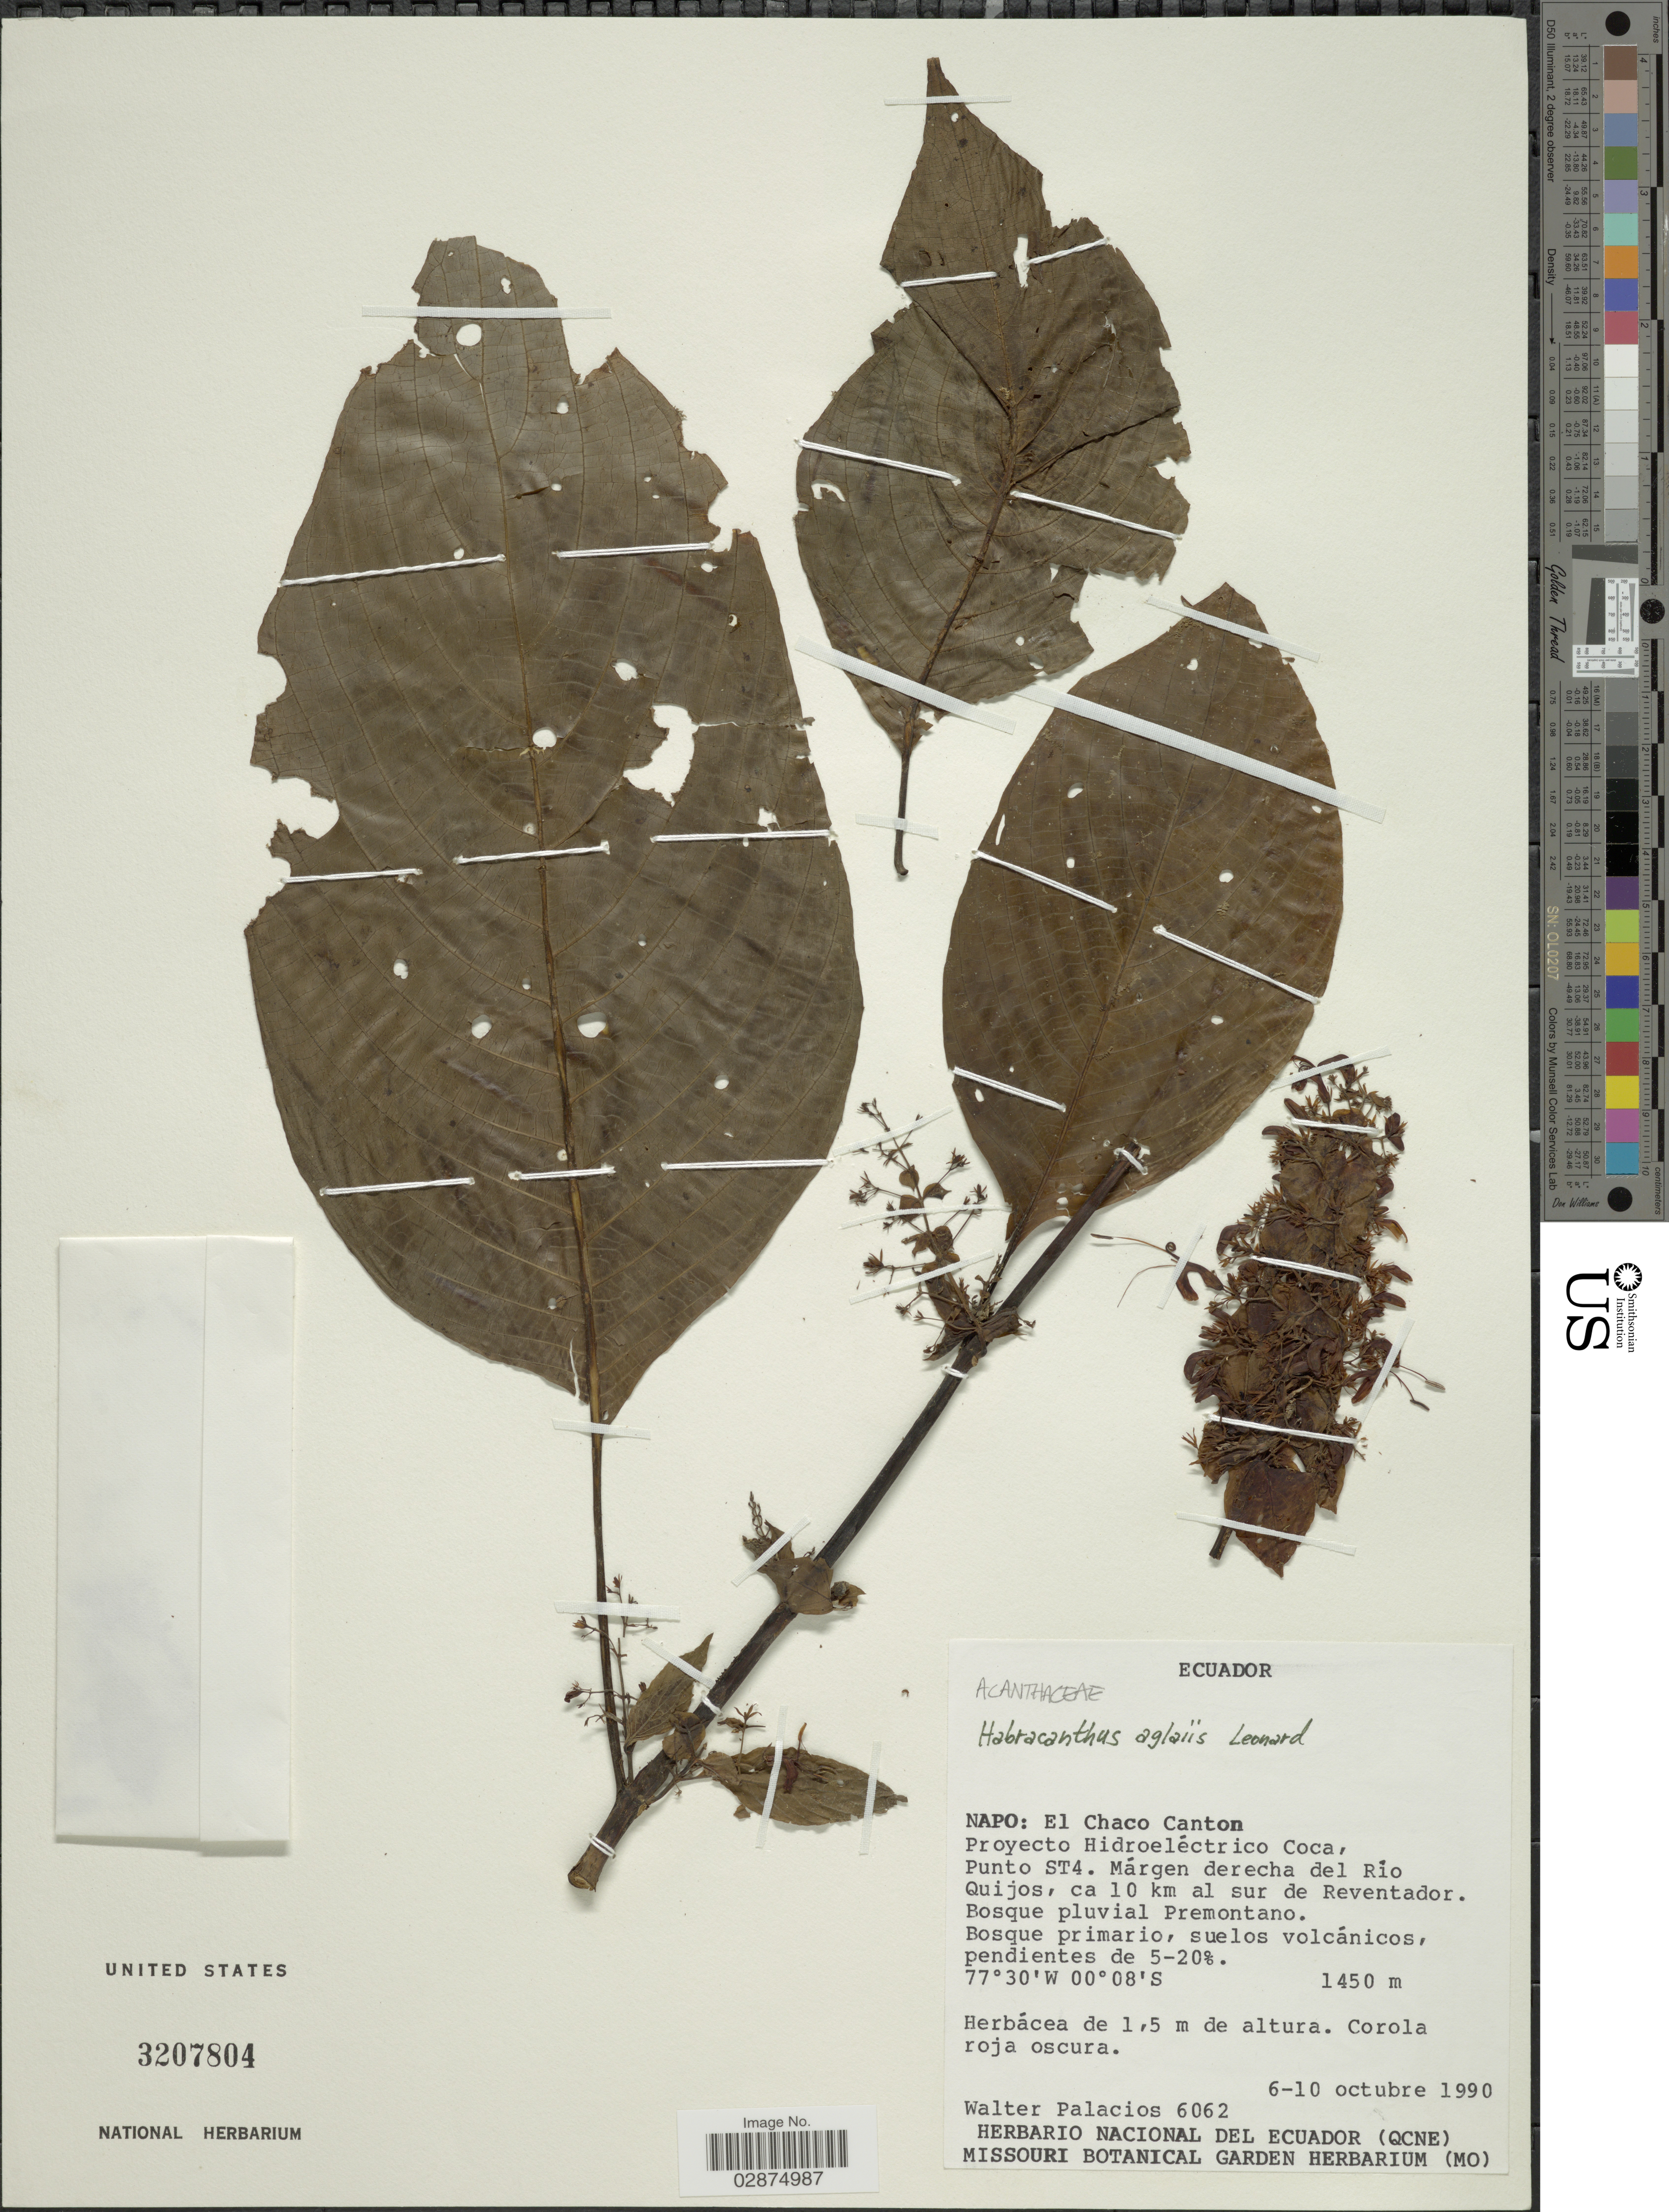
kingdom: Plantae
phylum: Tracheophyta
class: Magnoliopsida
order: Lamiales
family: Acanthaceae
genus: Habracanthus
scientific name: Habracanthus aglaus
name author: Leonard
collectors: W. Palacios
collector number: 6062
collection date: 1990-10-06/1990-10-10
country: Ecuador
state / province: Napo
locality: El Chaco Canton. Proyecto Hidroeléctrico Coca, Punto ST4. Margén derecha del Río Quijos, ca 10 km al sur de Reventador.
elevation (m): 1450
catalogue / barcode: US 3207804